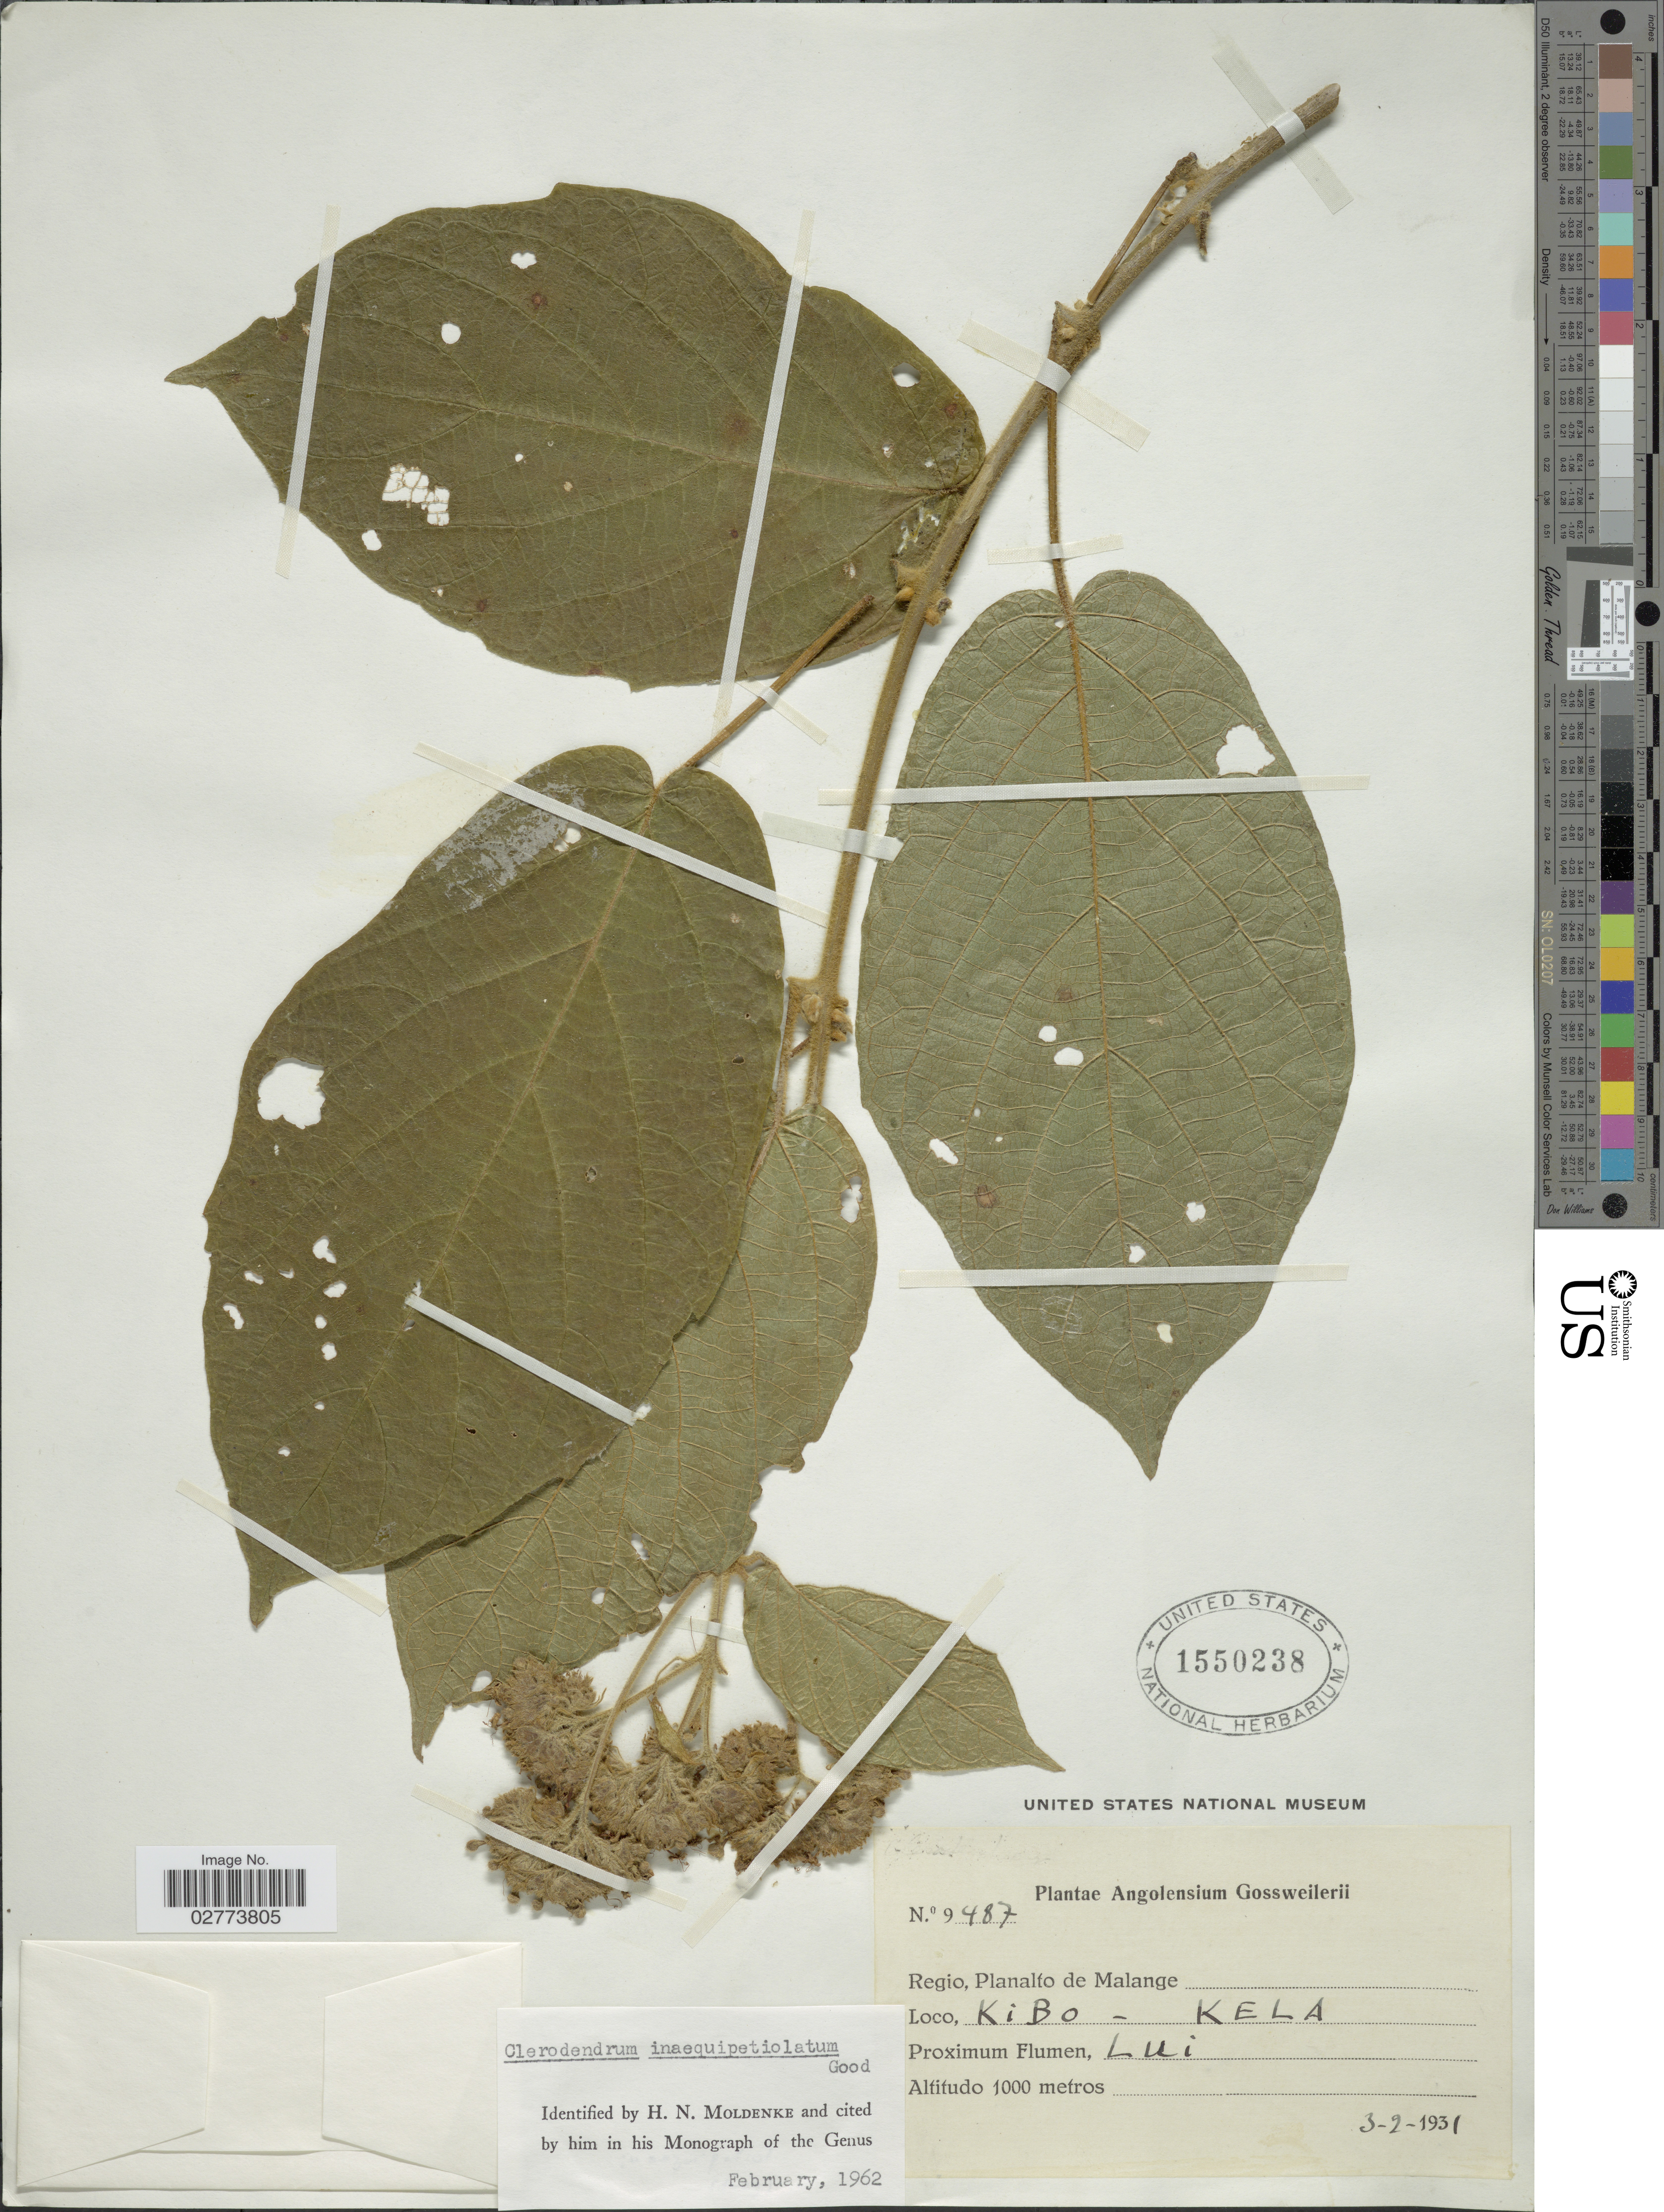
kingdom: Plantae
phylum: Tracheophyta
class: Magnoliopsida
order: Lamiales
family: Lamiaceae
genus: Clerodendrum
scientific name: Clerodendrum inaequipetiolatum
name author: Good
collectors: -. Gossweiler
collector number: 9487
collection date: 1931-02-03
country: Angola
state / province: Malange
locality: Kibo-Kela, Lui.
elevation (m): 1000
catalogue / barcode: US 1550238